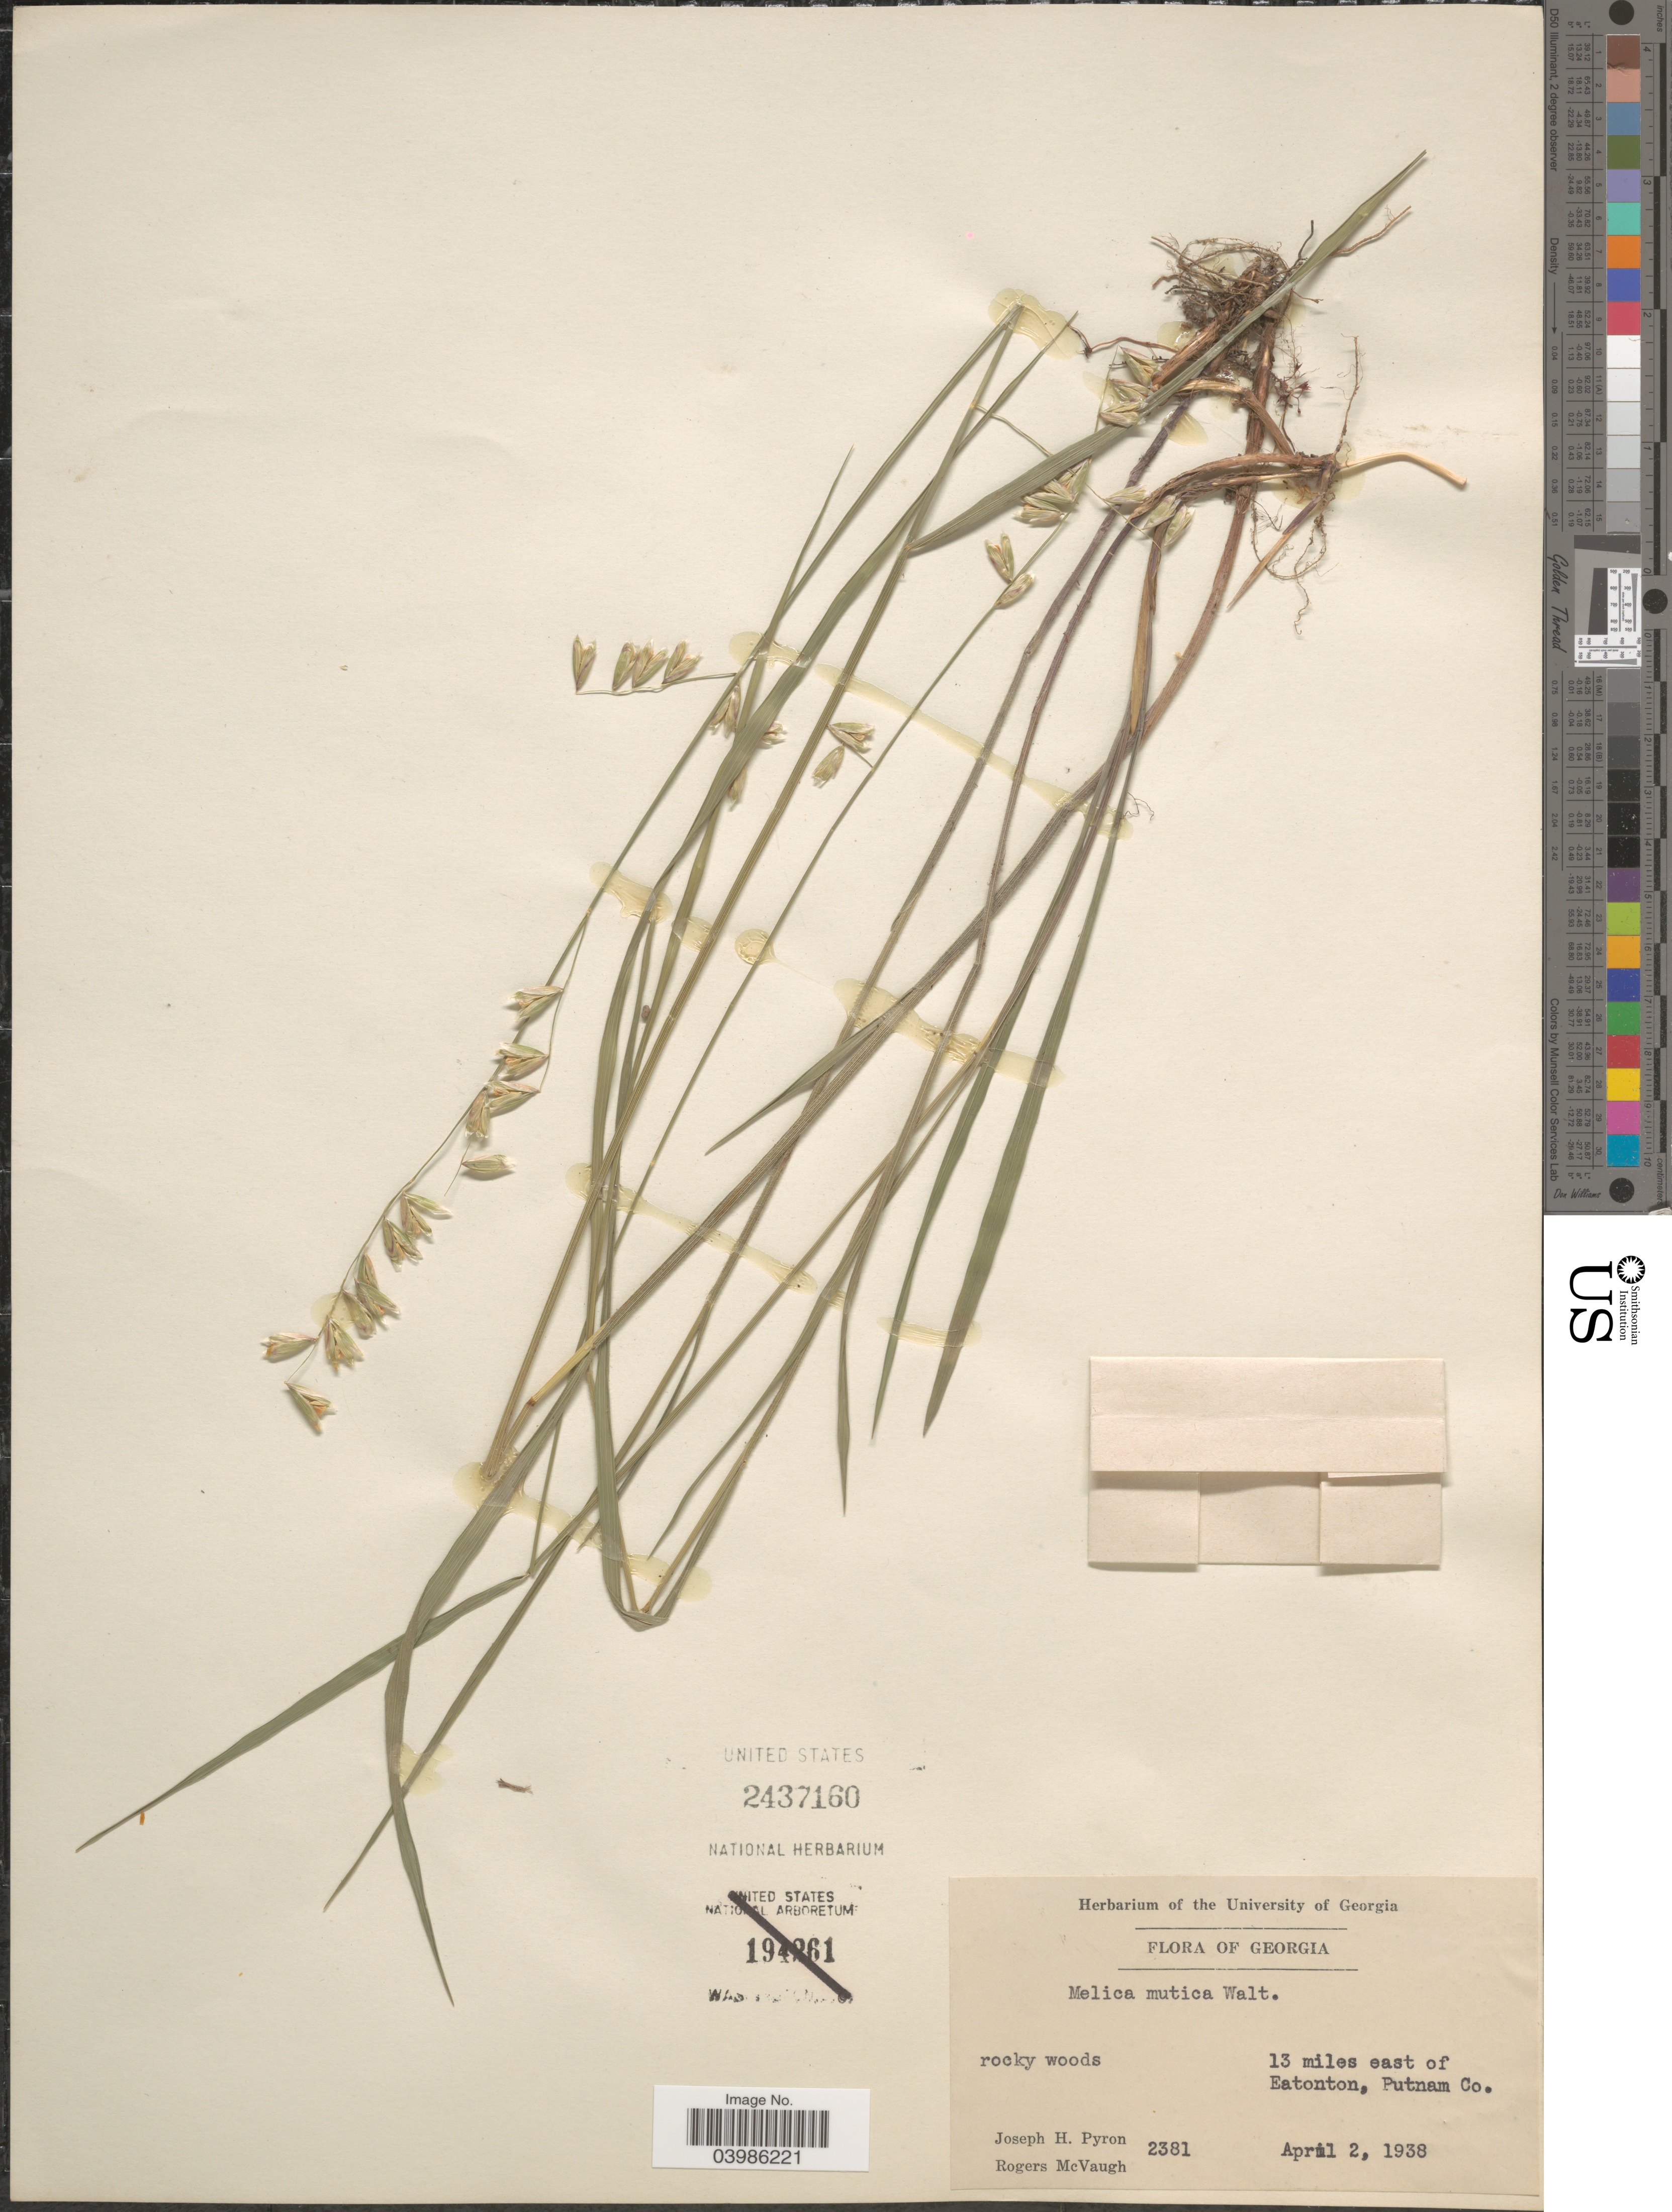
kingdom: Plantae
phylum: Tracheophyta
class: Liliopsida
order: Poales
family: Poaceae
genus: Melica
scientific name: Melica mutica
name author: Walter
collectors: J. H. Pyron & R. McVaugh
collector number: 2381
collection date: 1938-04-02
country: United States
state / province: Georgia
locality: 13 miles east of Eatonton, Putnam Co.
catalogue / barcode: US 2437160